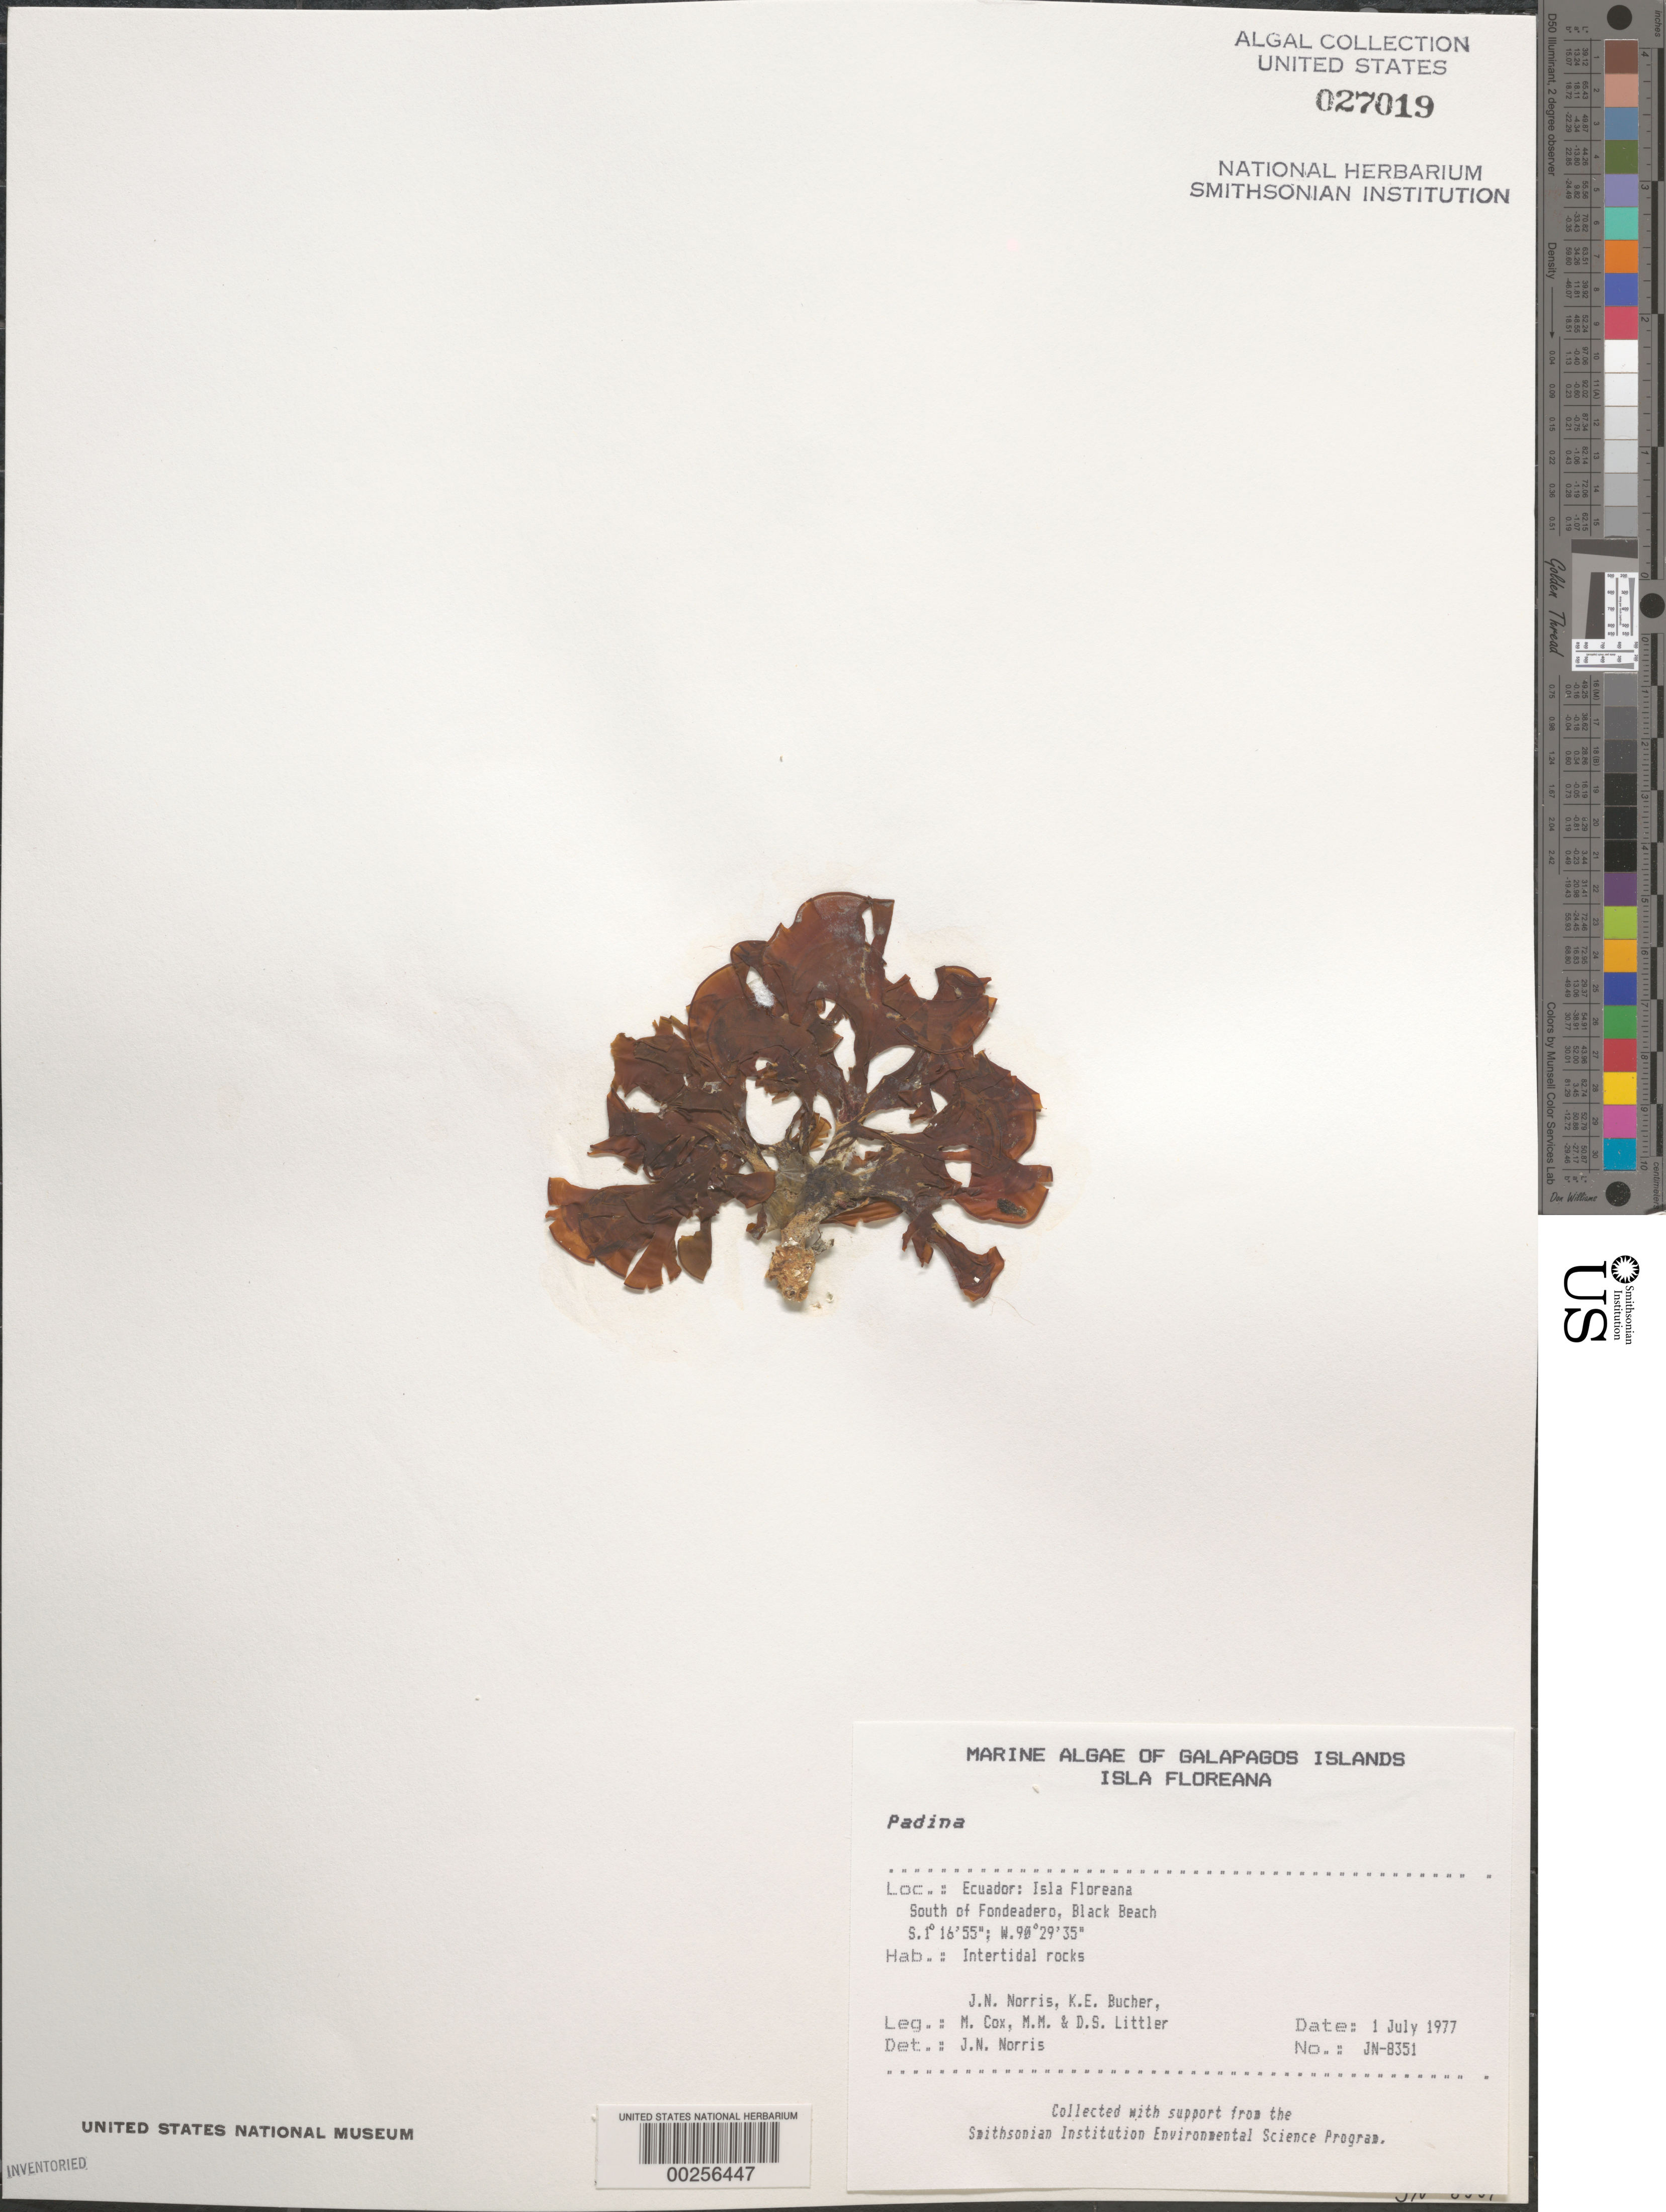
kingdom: Chromista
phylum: Ochrophyta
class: Phaeophyceae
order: Dictyotales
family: Dictyotaceae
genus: Padina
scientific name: Padina sp.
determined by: Norris, James N.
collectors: J. N. Norris, K. E. Bucher, M. Cox, M. M. Littler & D. S. Littler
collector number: JN-8351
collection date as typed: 01 Jul 1977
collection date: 1977-07-01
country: Ecuador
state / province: Colón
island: Floreana [Charles, Santa Maria]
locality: Black Beach south of Fondeadero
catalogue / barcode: US 27019